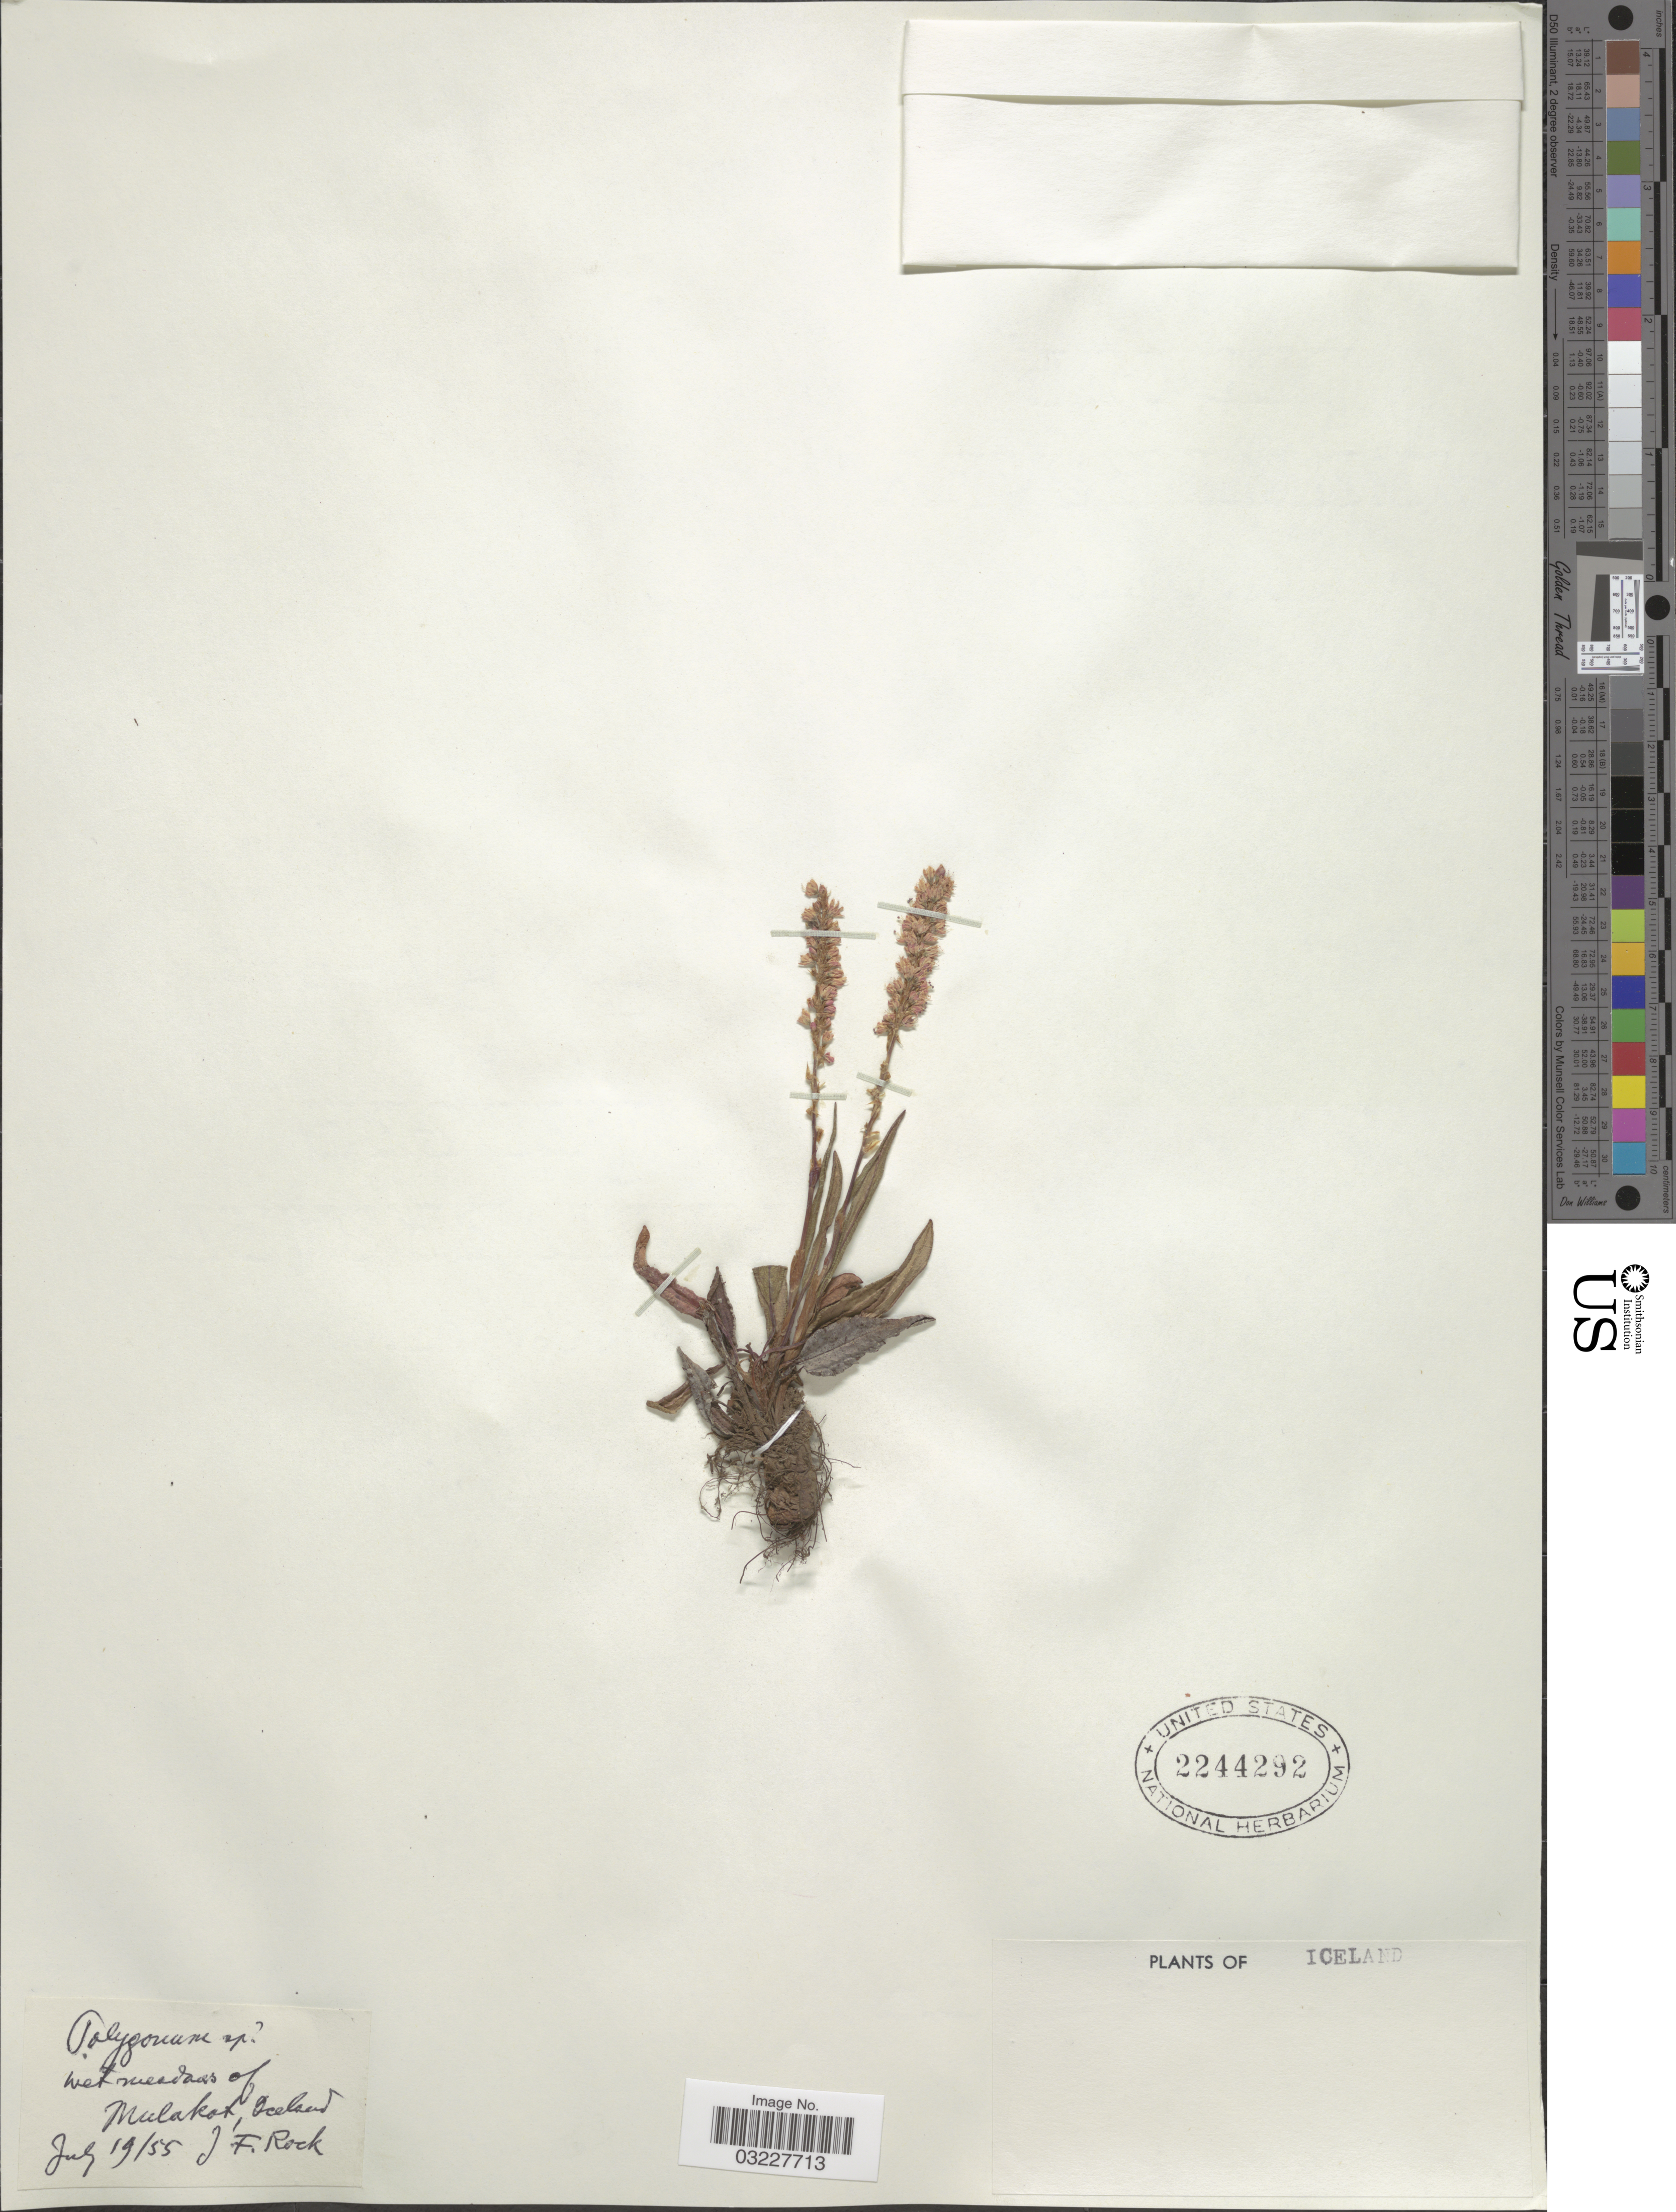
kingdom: Plantae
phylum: Tracheophyta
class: Magnoliopsida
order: Caryophyllales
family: Polygonaceae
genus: Bistorta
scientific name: Bistorta vivipara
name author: (L.) Delarbre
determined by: Strong, Mark T., (BOT), Smithsonian Institution - National Museum of Natural History (UNITED STATES)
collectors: J. Rock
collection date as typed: Transcribed d/m/y: 19/7/55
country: Iceland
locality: Mulakot.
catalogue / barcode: US 2244292